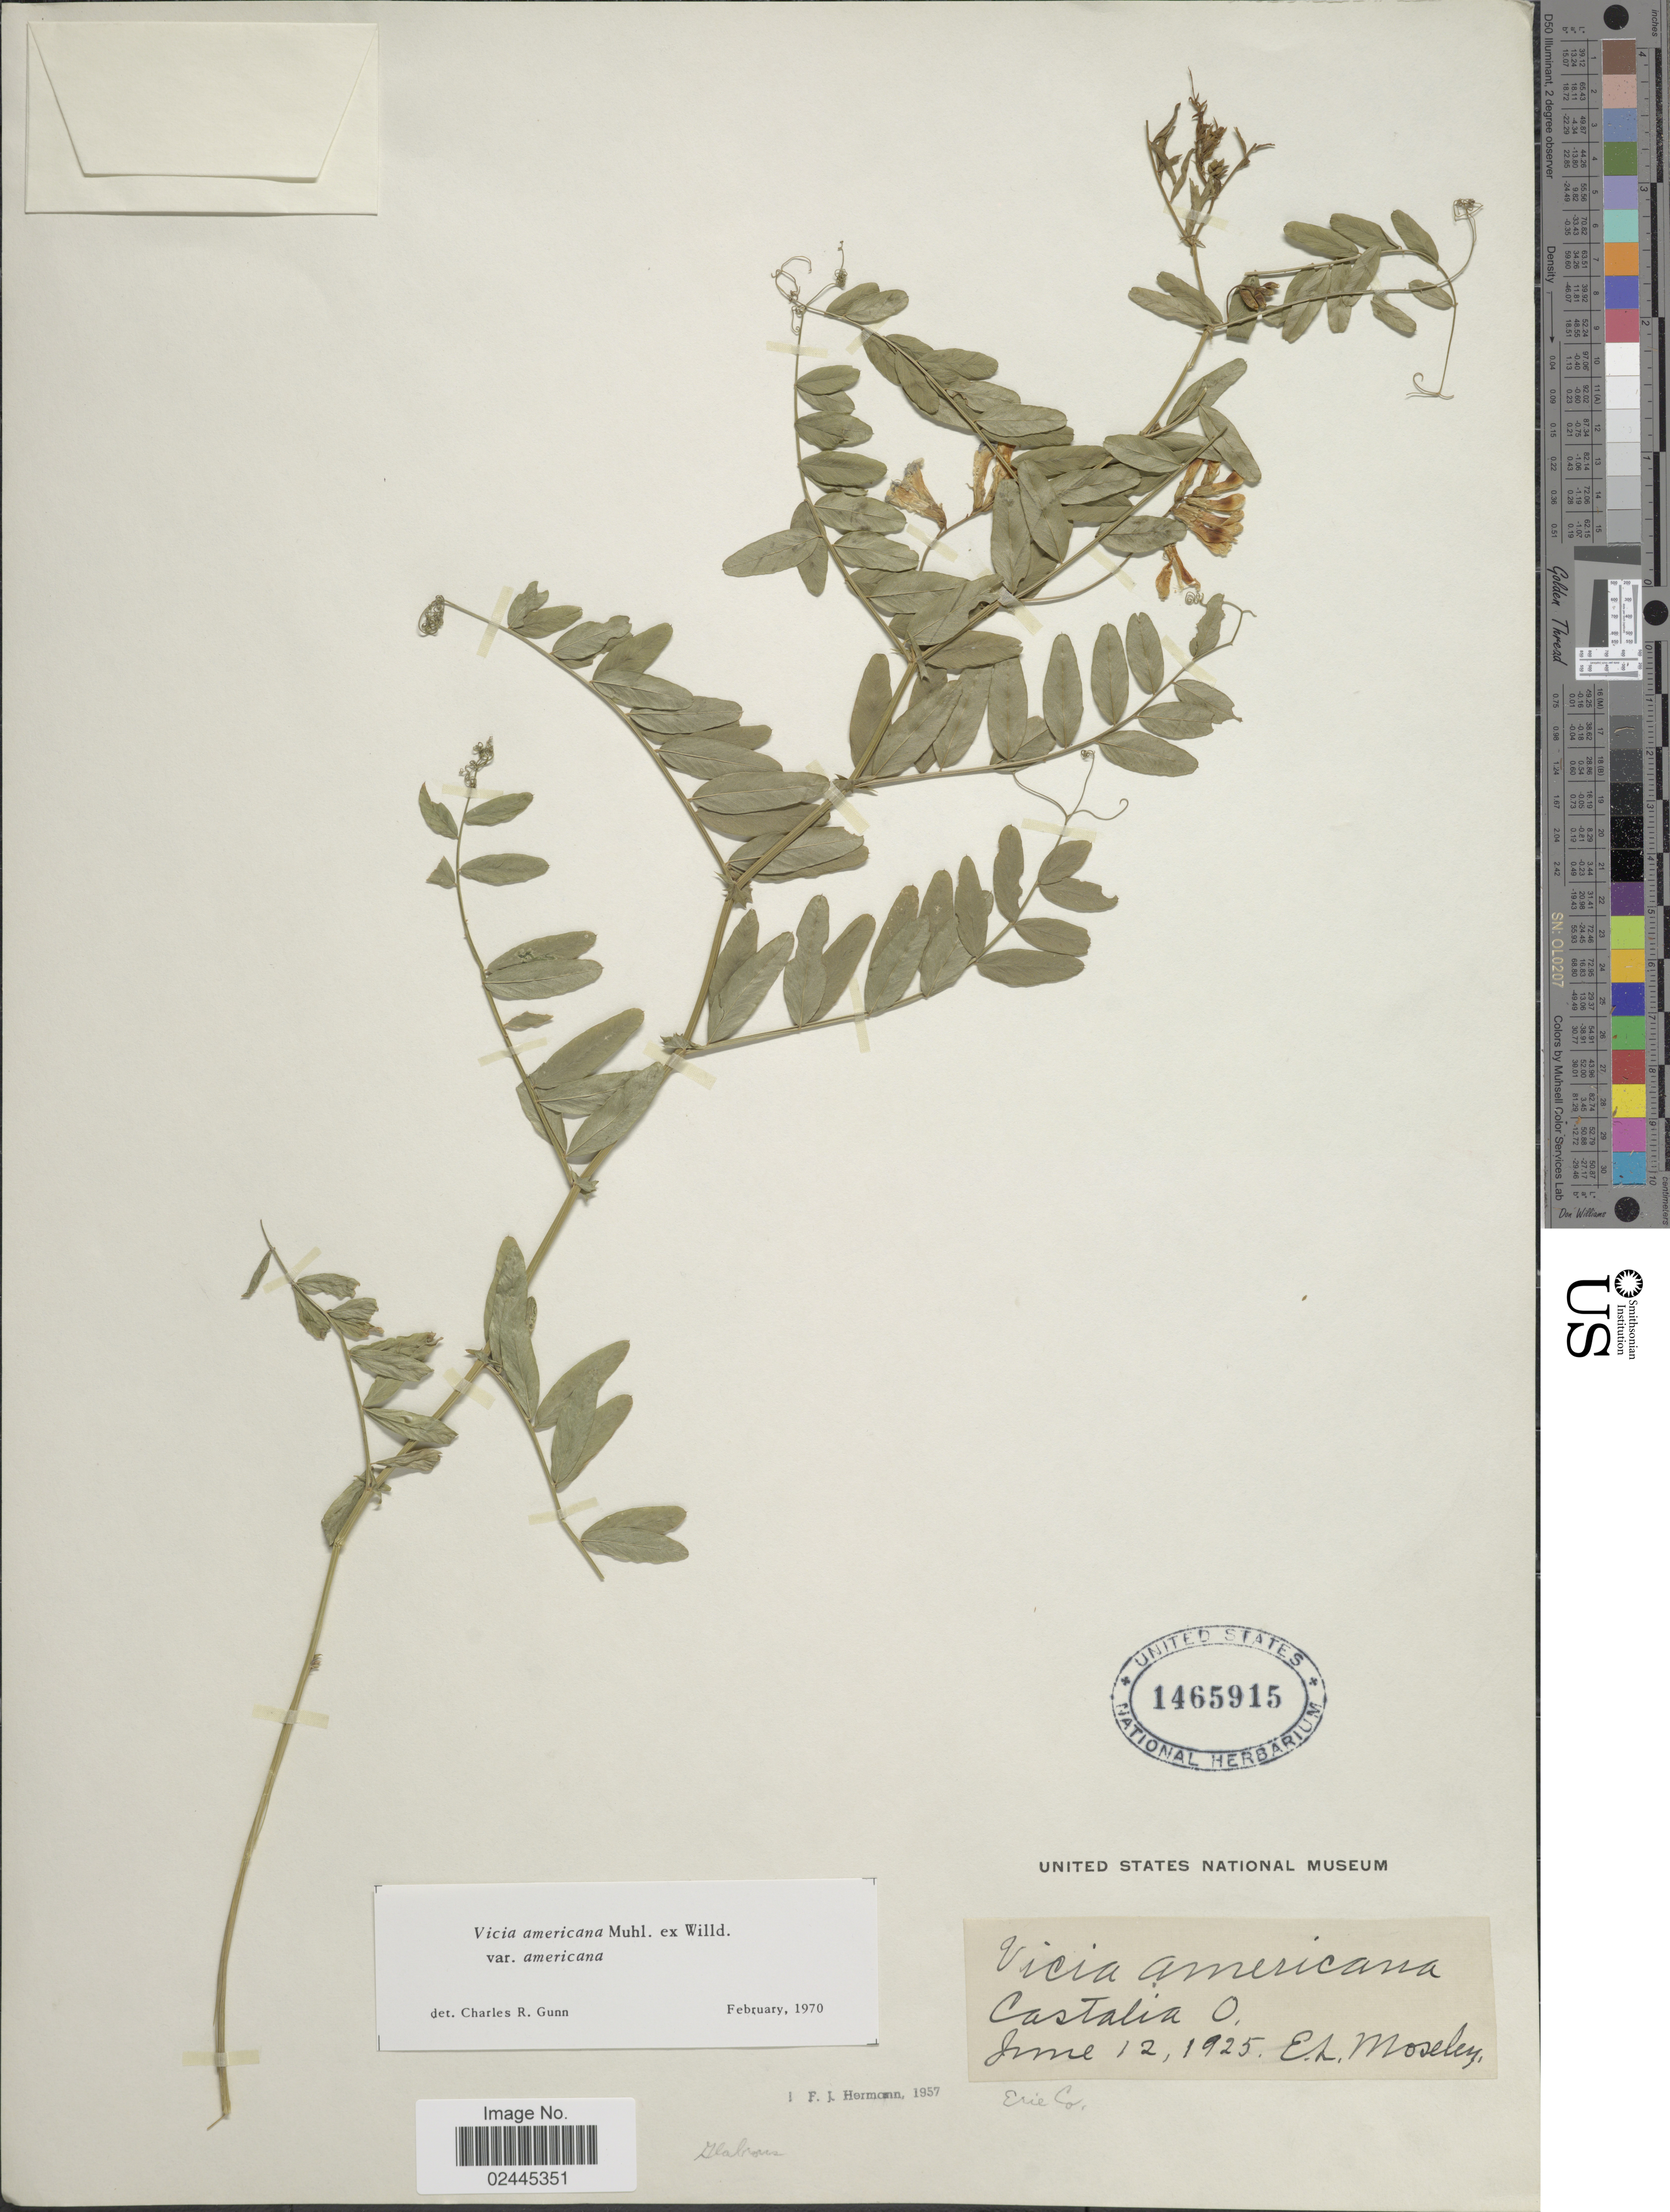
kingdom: Plantae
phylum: Tracheophyta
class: Magnoliopsida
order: Fabales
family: Fabaceae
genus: Vicia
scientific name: Vicia americana var. americana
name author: Muhl. ex Willd.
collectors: E. Moseley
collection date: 1925-06-12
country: United States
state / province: Ohio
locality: Castalia O. Glabrous. Erie Co.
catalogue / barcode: US 1465915